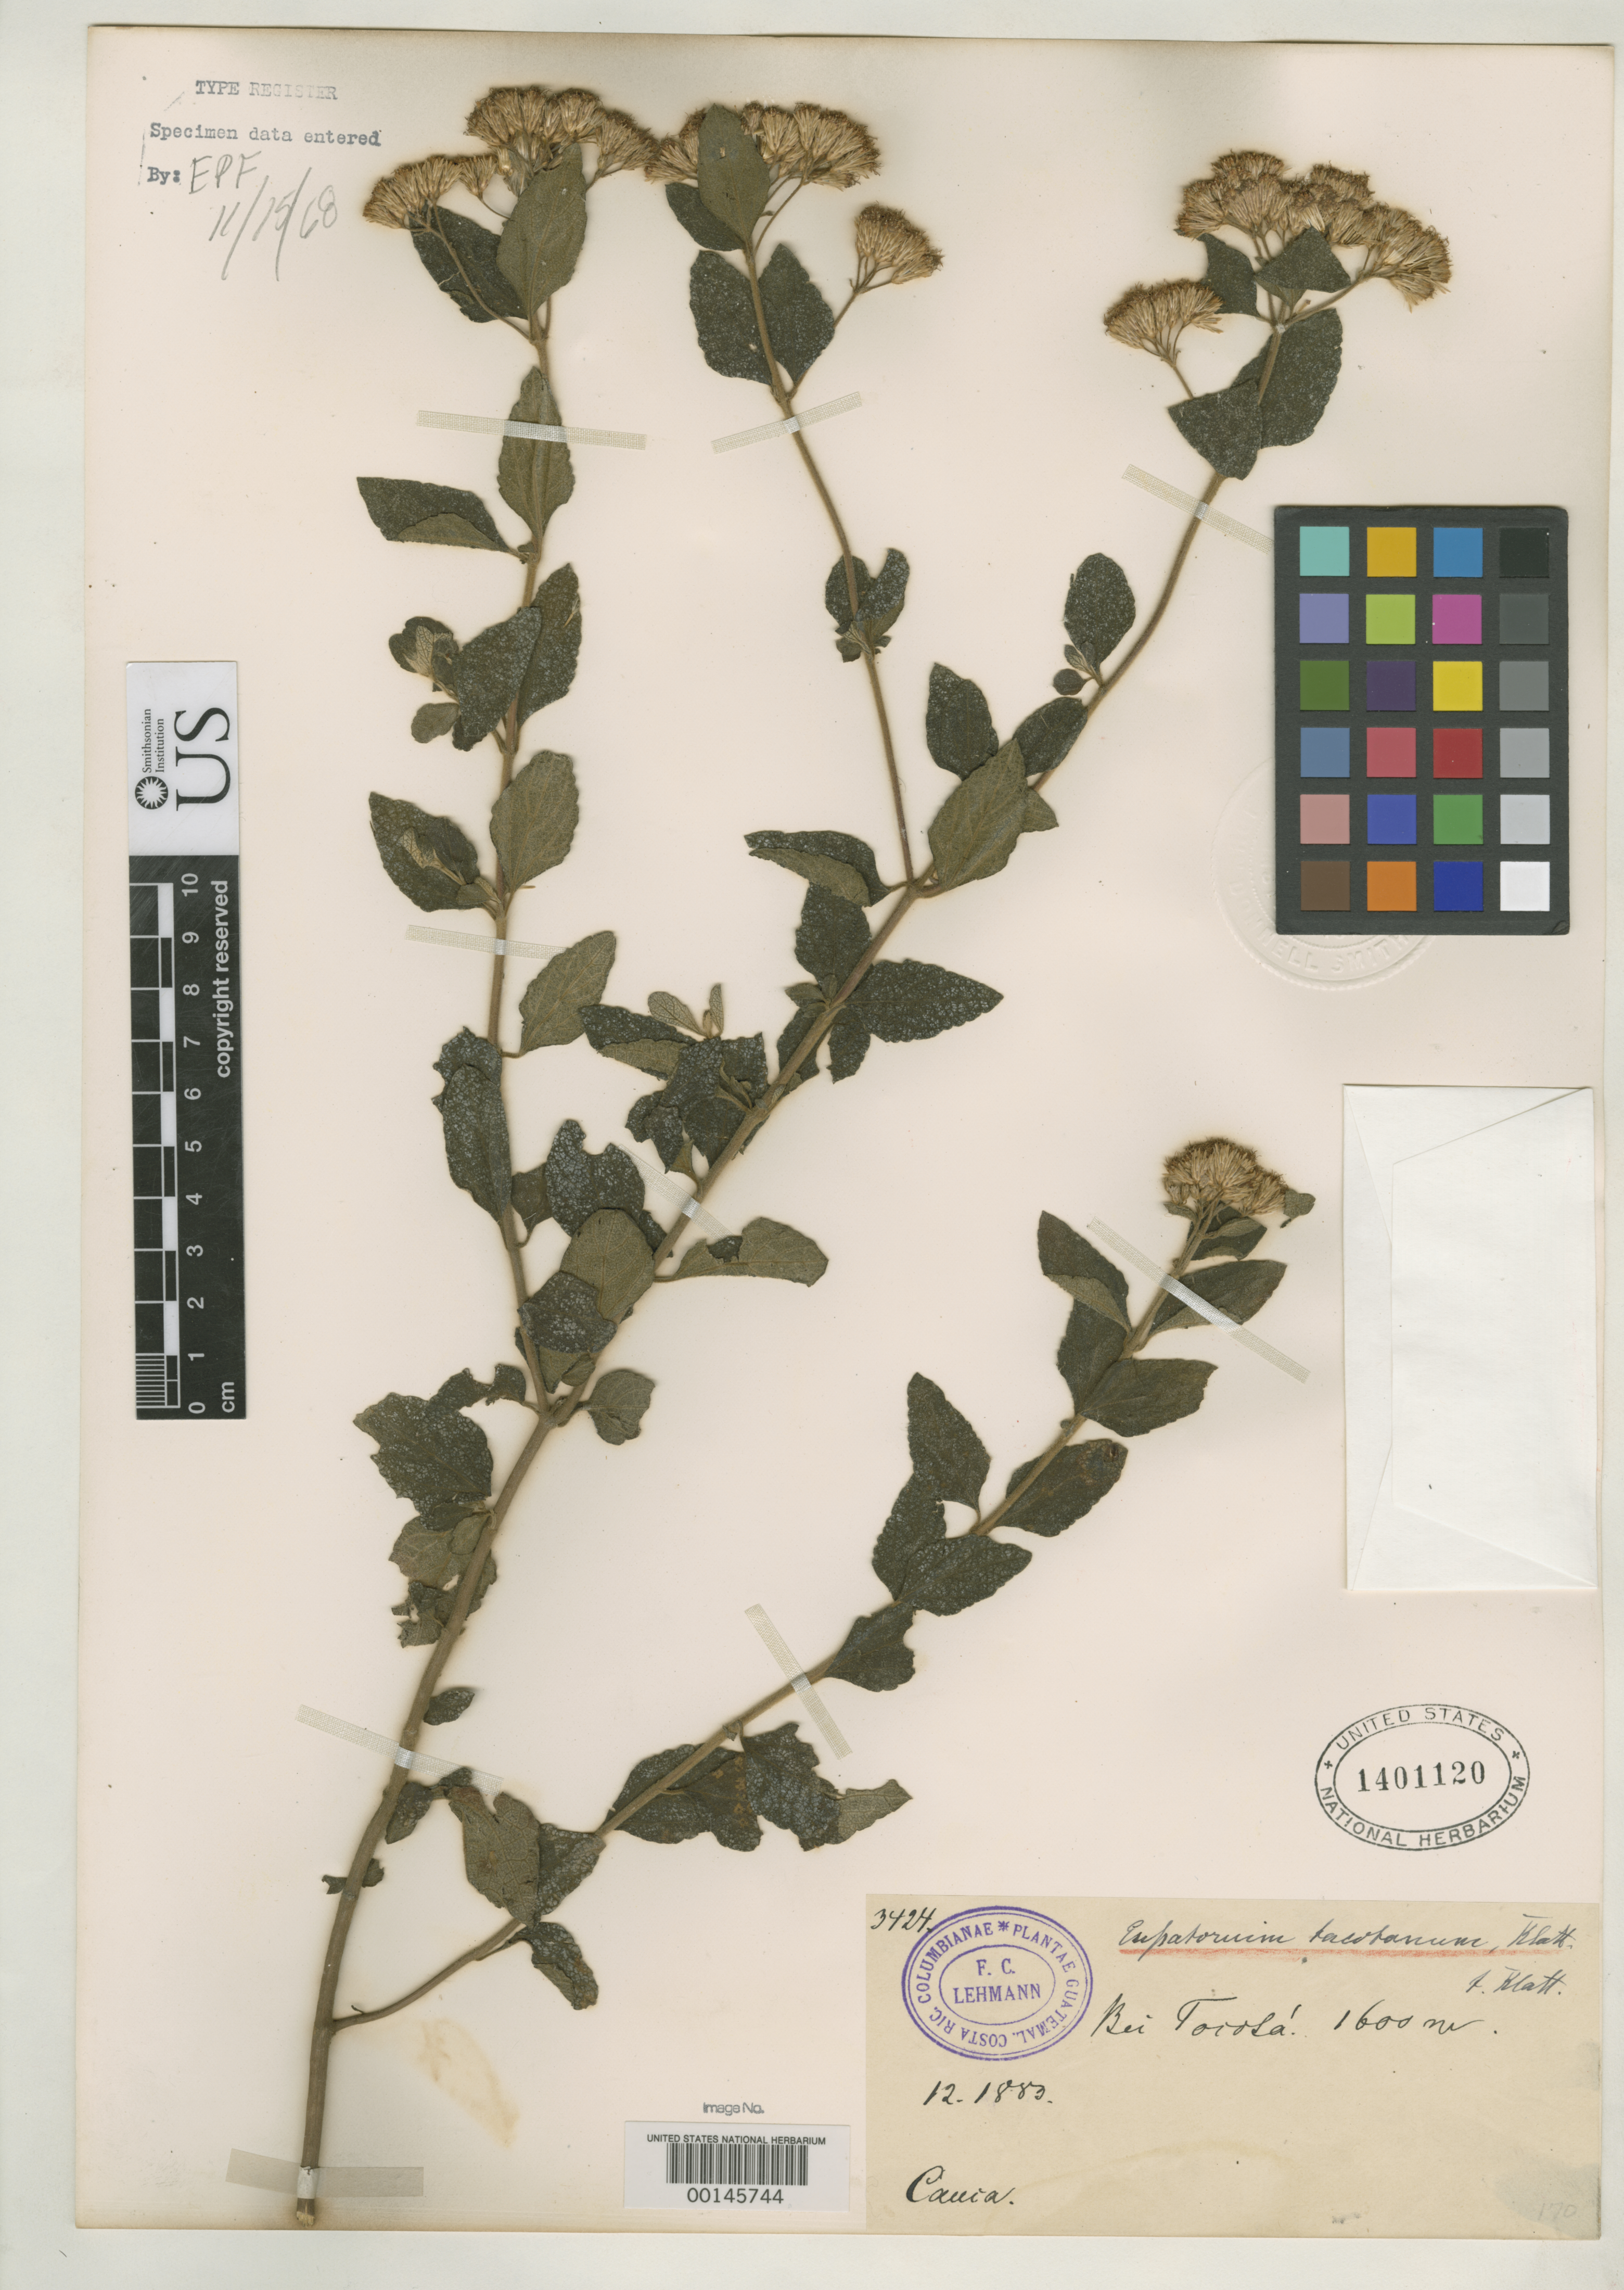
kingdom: Plantae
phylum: Tracheophyta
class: Magnoliopsida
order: Asterales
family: Asteraceae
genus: Eupatorium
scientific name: Eupatorium tacotanum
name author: Klatt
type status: Isosyntype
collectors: F. C. Lehmann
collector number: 3424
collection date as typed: Dec 1883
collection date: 1883-12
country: Colombia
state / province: Cauca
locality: Torosa.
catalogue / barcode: US 1401120